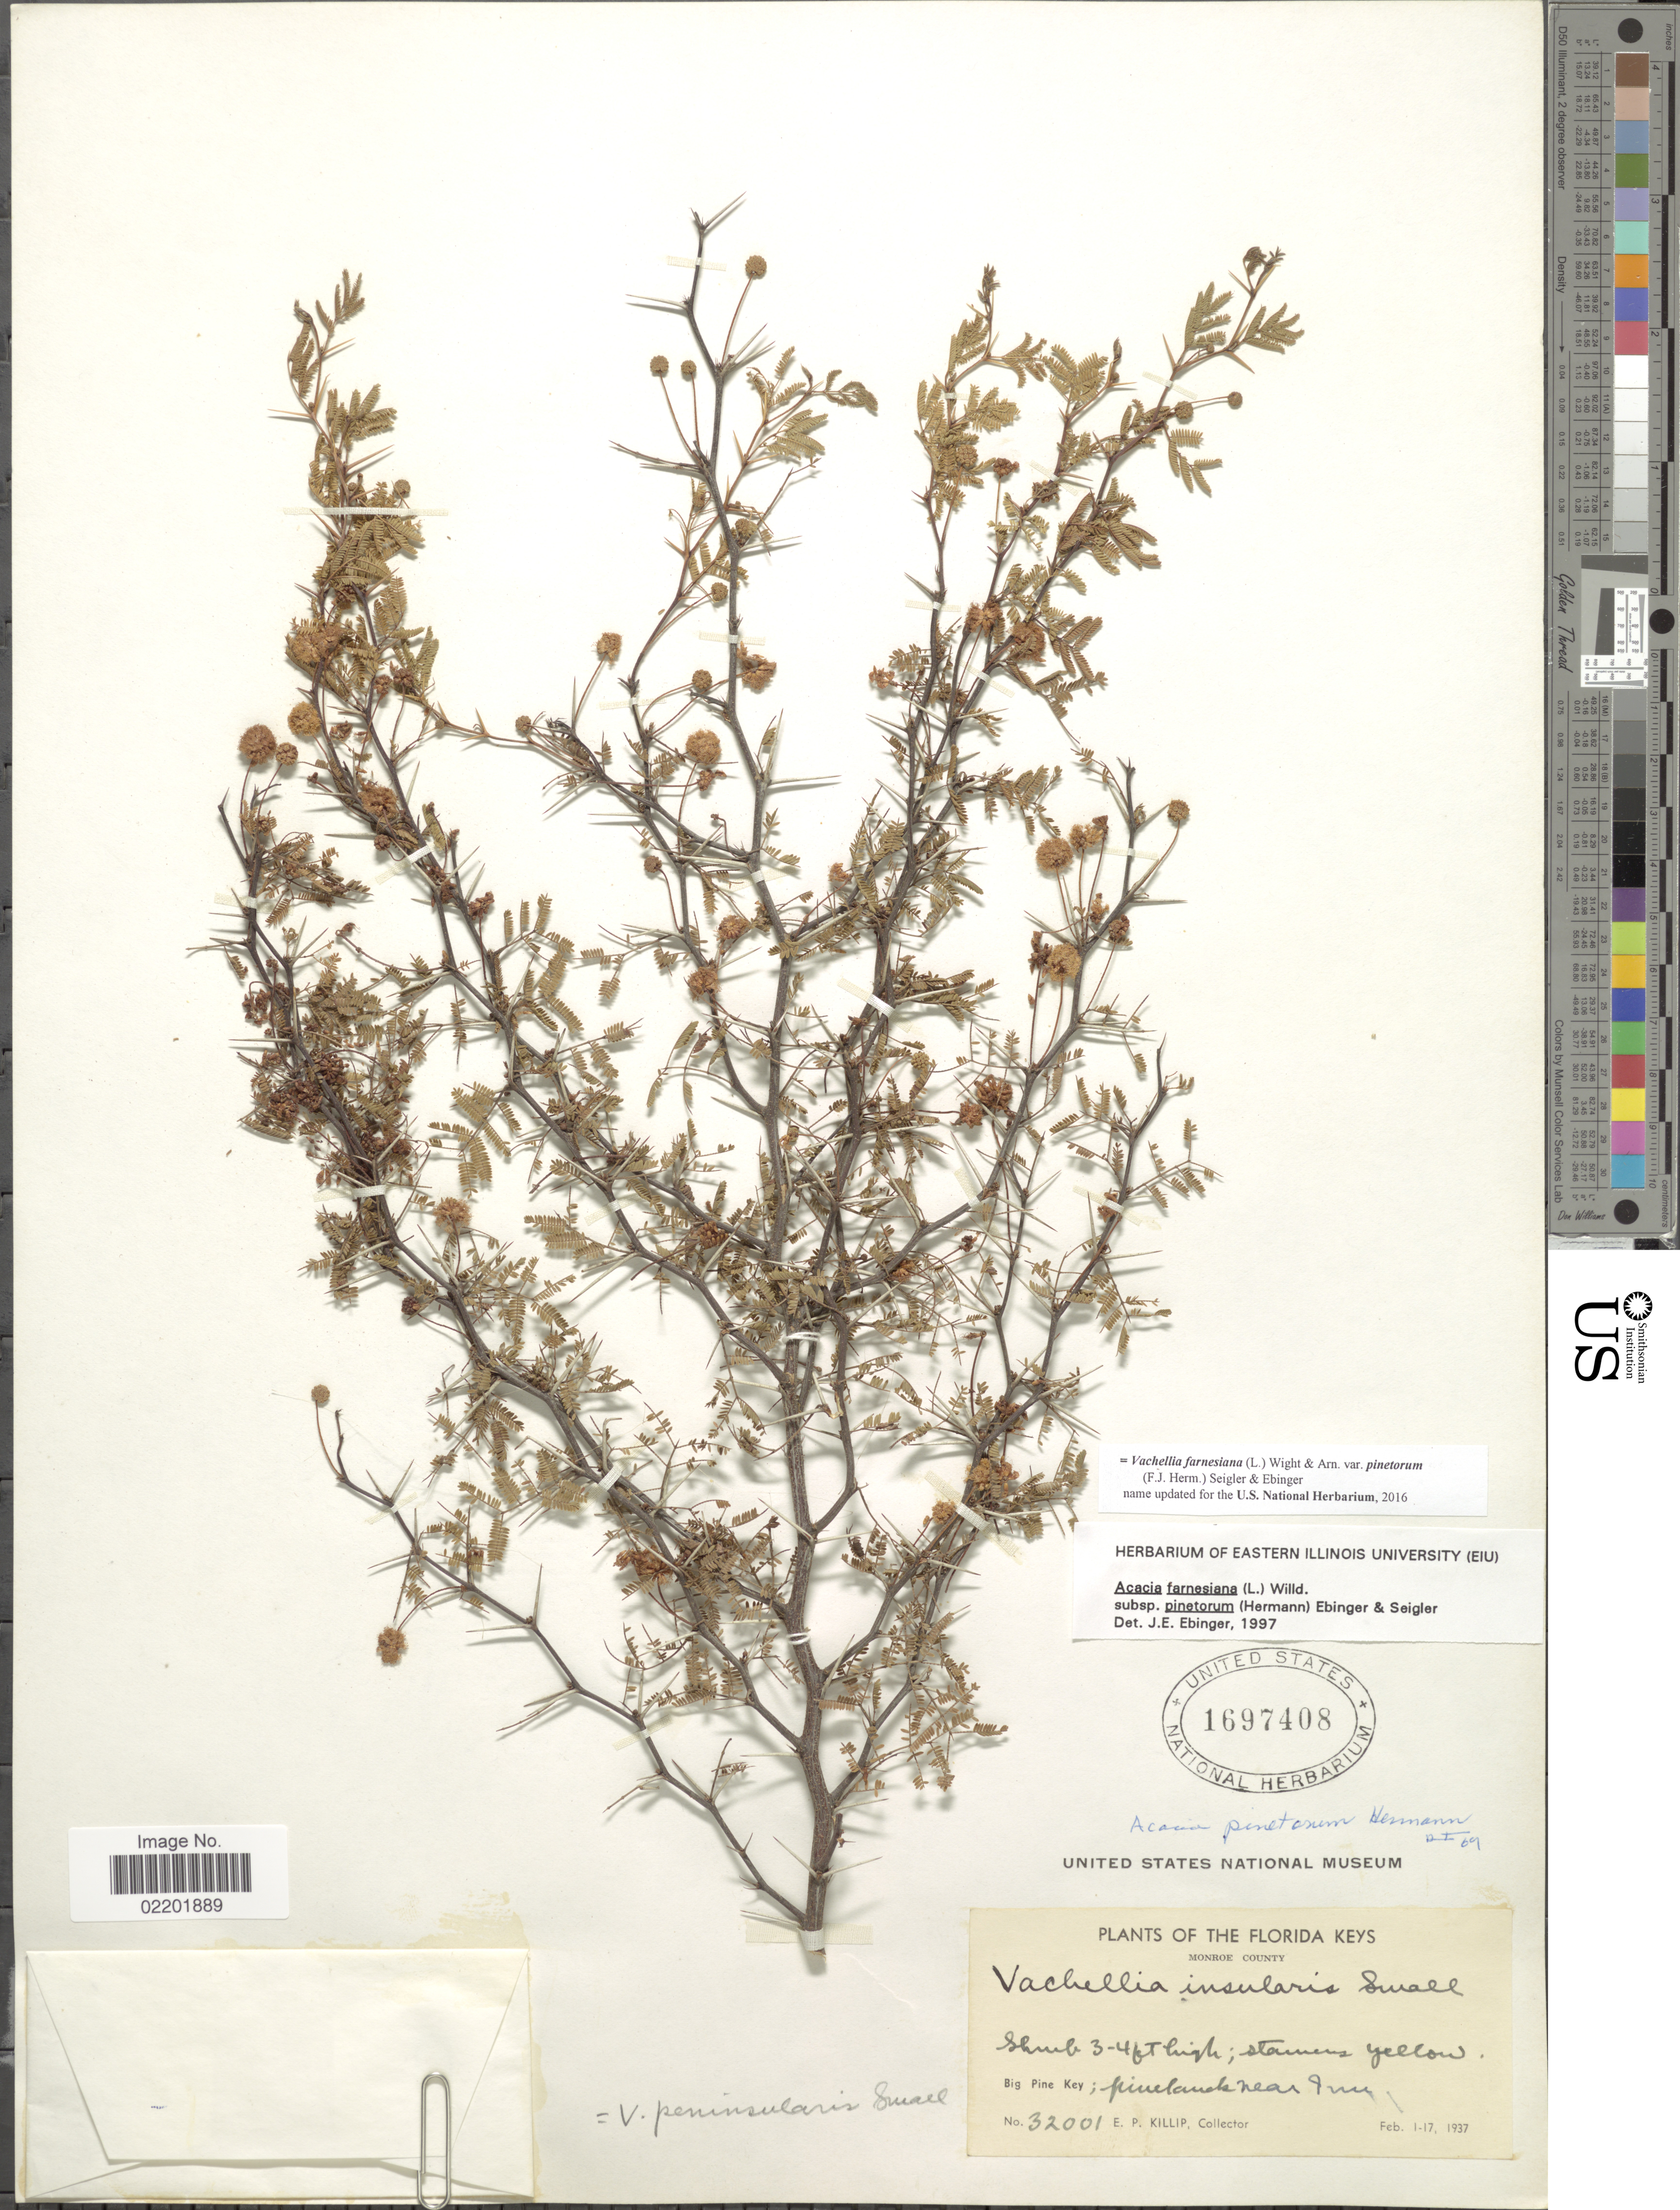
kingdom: Plantae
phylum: Tracheophyta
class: Magnoliopsida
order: Fabales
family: Fabaceae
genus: Vachellia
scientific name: Vachellia farnesiana var. farnesiana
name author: (L.) Wight & Arn.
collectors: E. P. Killip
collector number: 32001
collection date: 1937-02-01/1937-02-17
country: United States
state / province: Florida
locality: Florida Keys, Monroe County, Big Pine Key, pinelands near Inn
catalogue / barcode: US 1697408